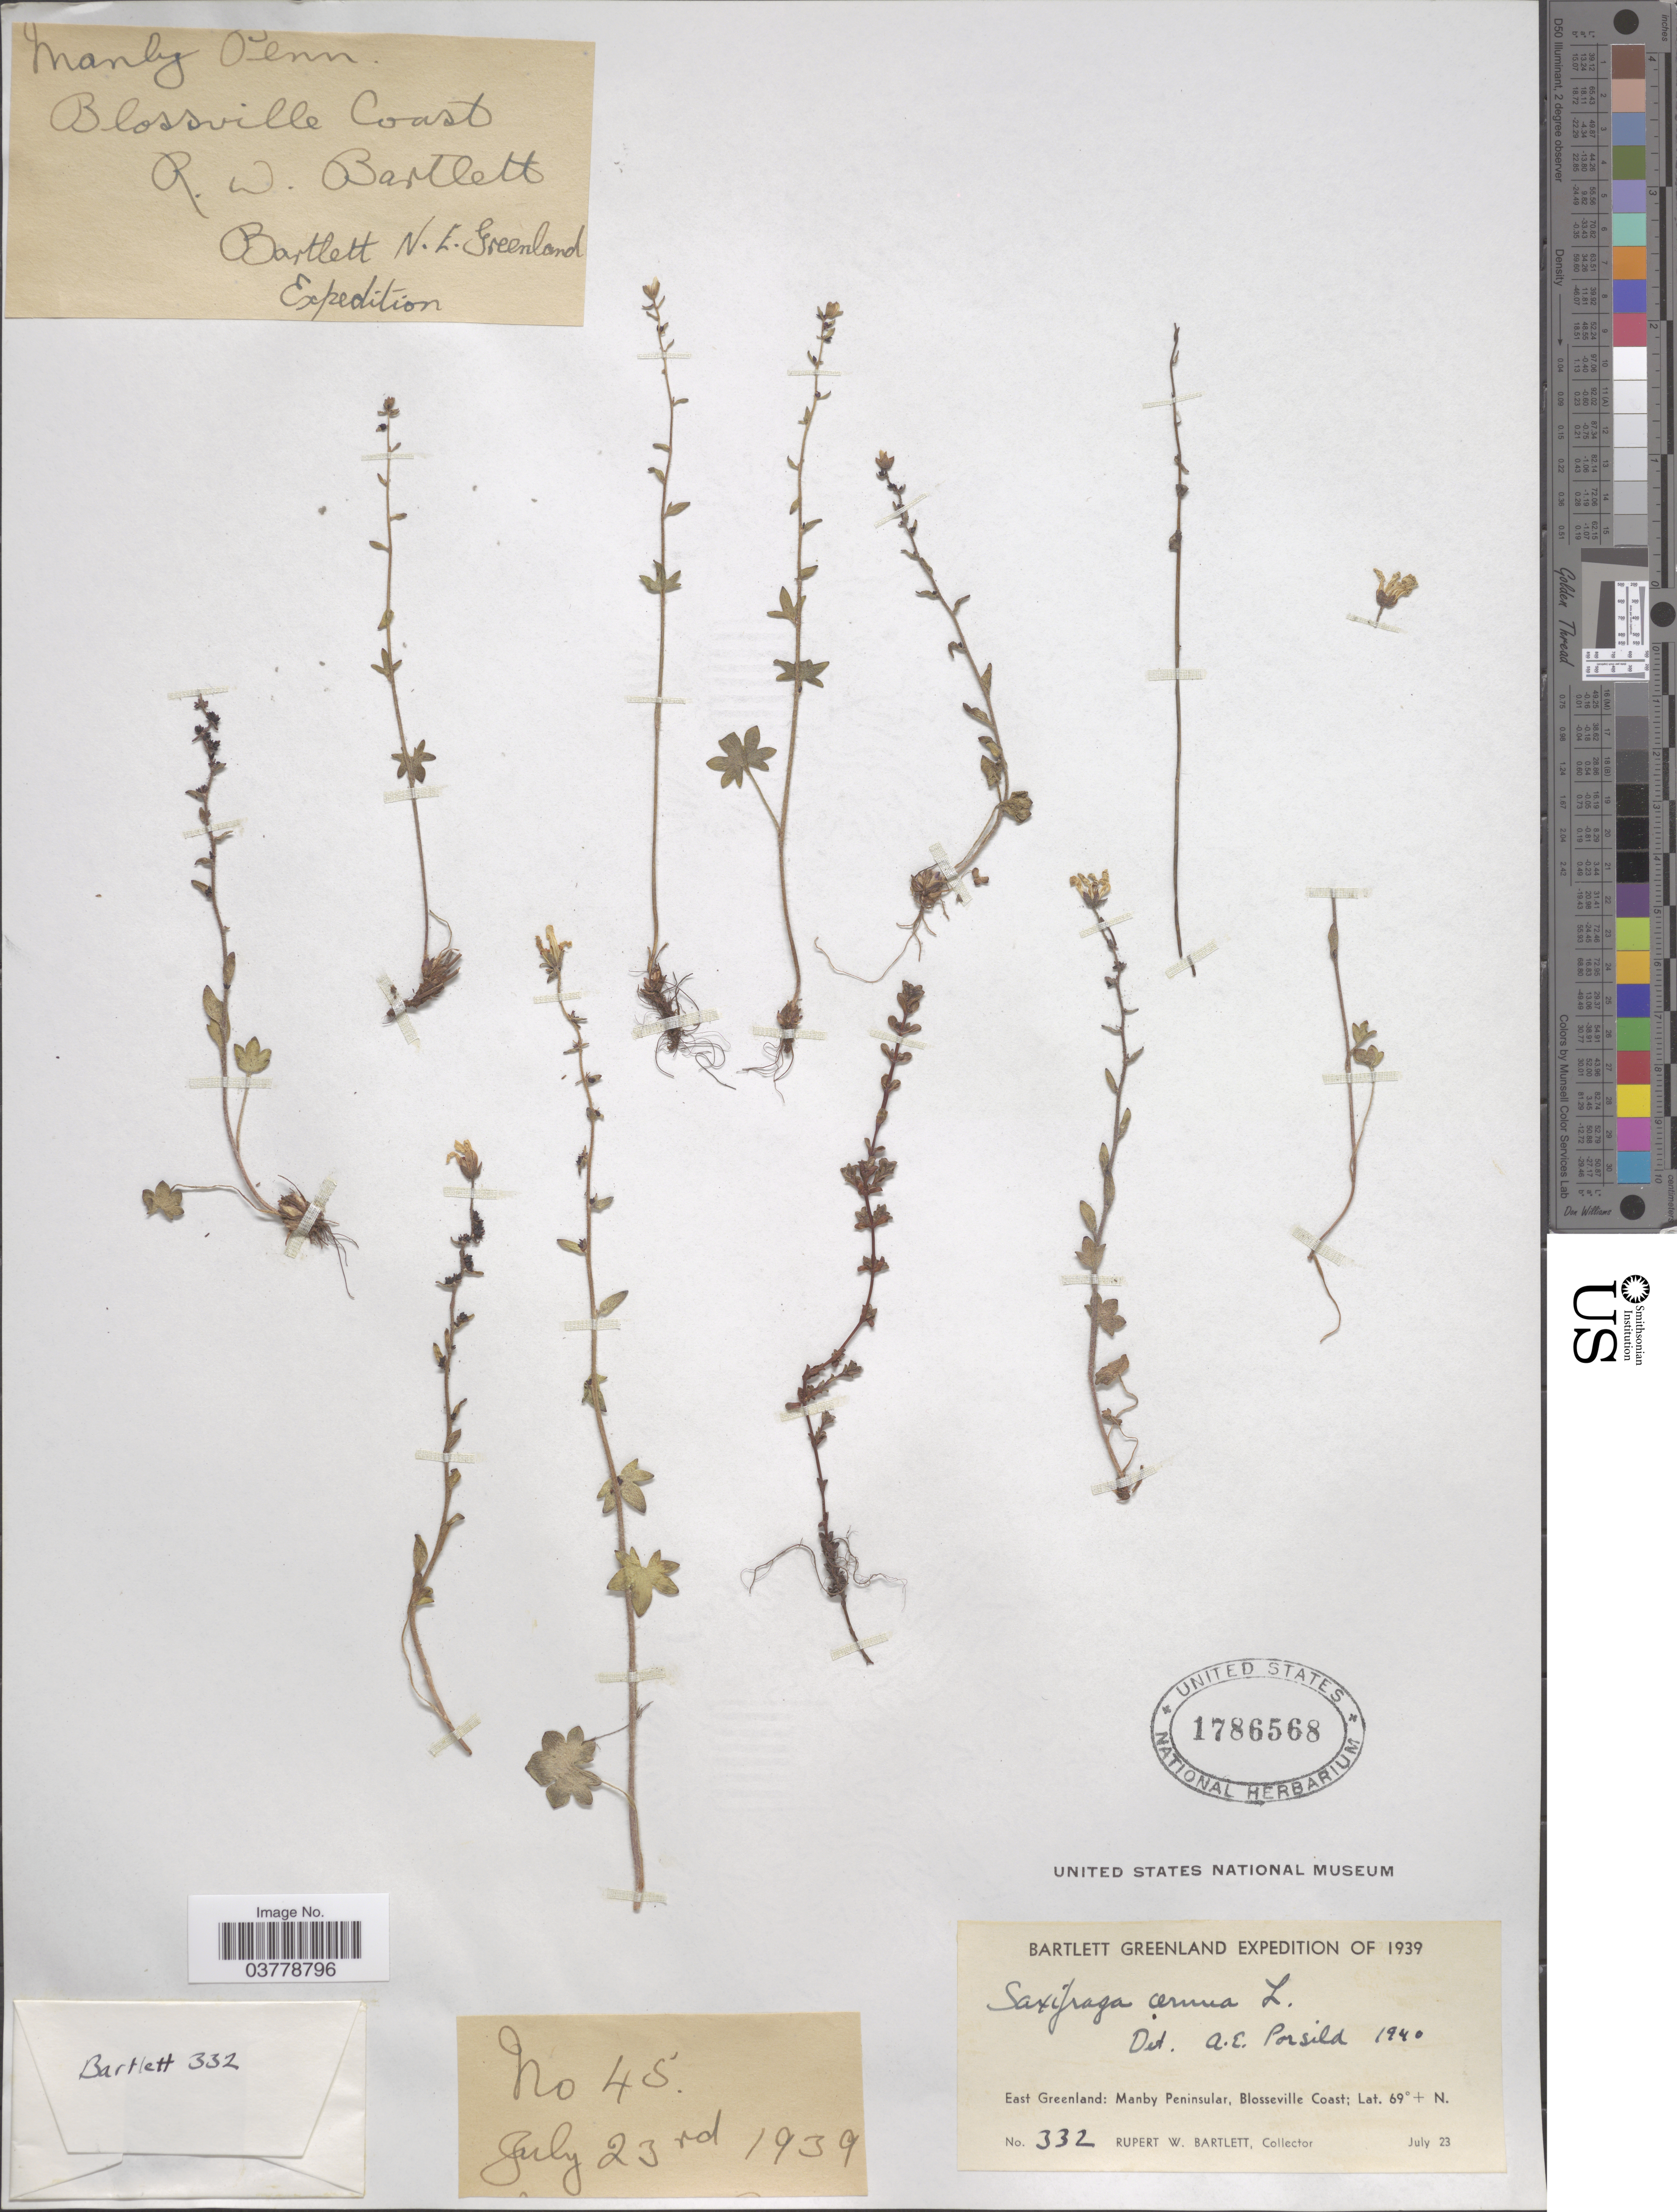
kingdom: Plantae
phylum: Tracheophyta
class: Magnoliopsida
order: Saxifragales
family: Saxifragaceae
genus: Saxifraga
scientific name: Saxifraga cernua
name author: L.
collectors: R. W. Bartlett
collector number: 45/332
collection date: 1939-07-23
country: Greenland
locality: East Greenland: Manby Peninsular, Blosseville Coast. Bartlett Expedition N. E. Greenland.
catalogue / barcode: US 1786568